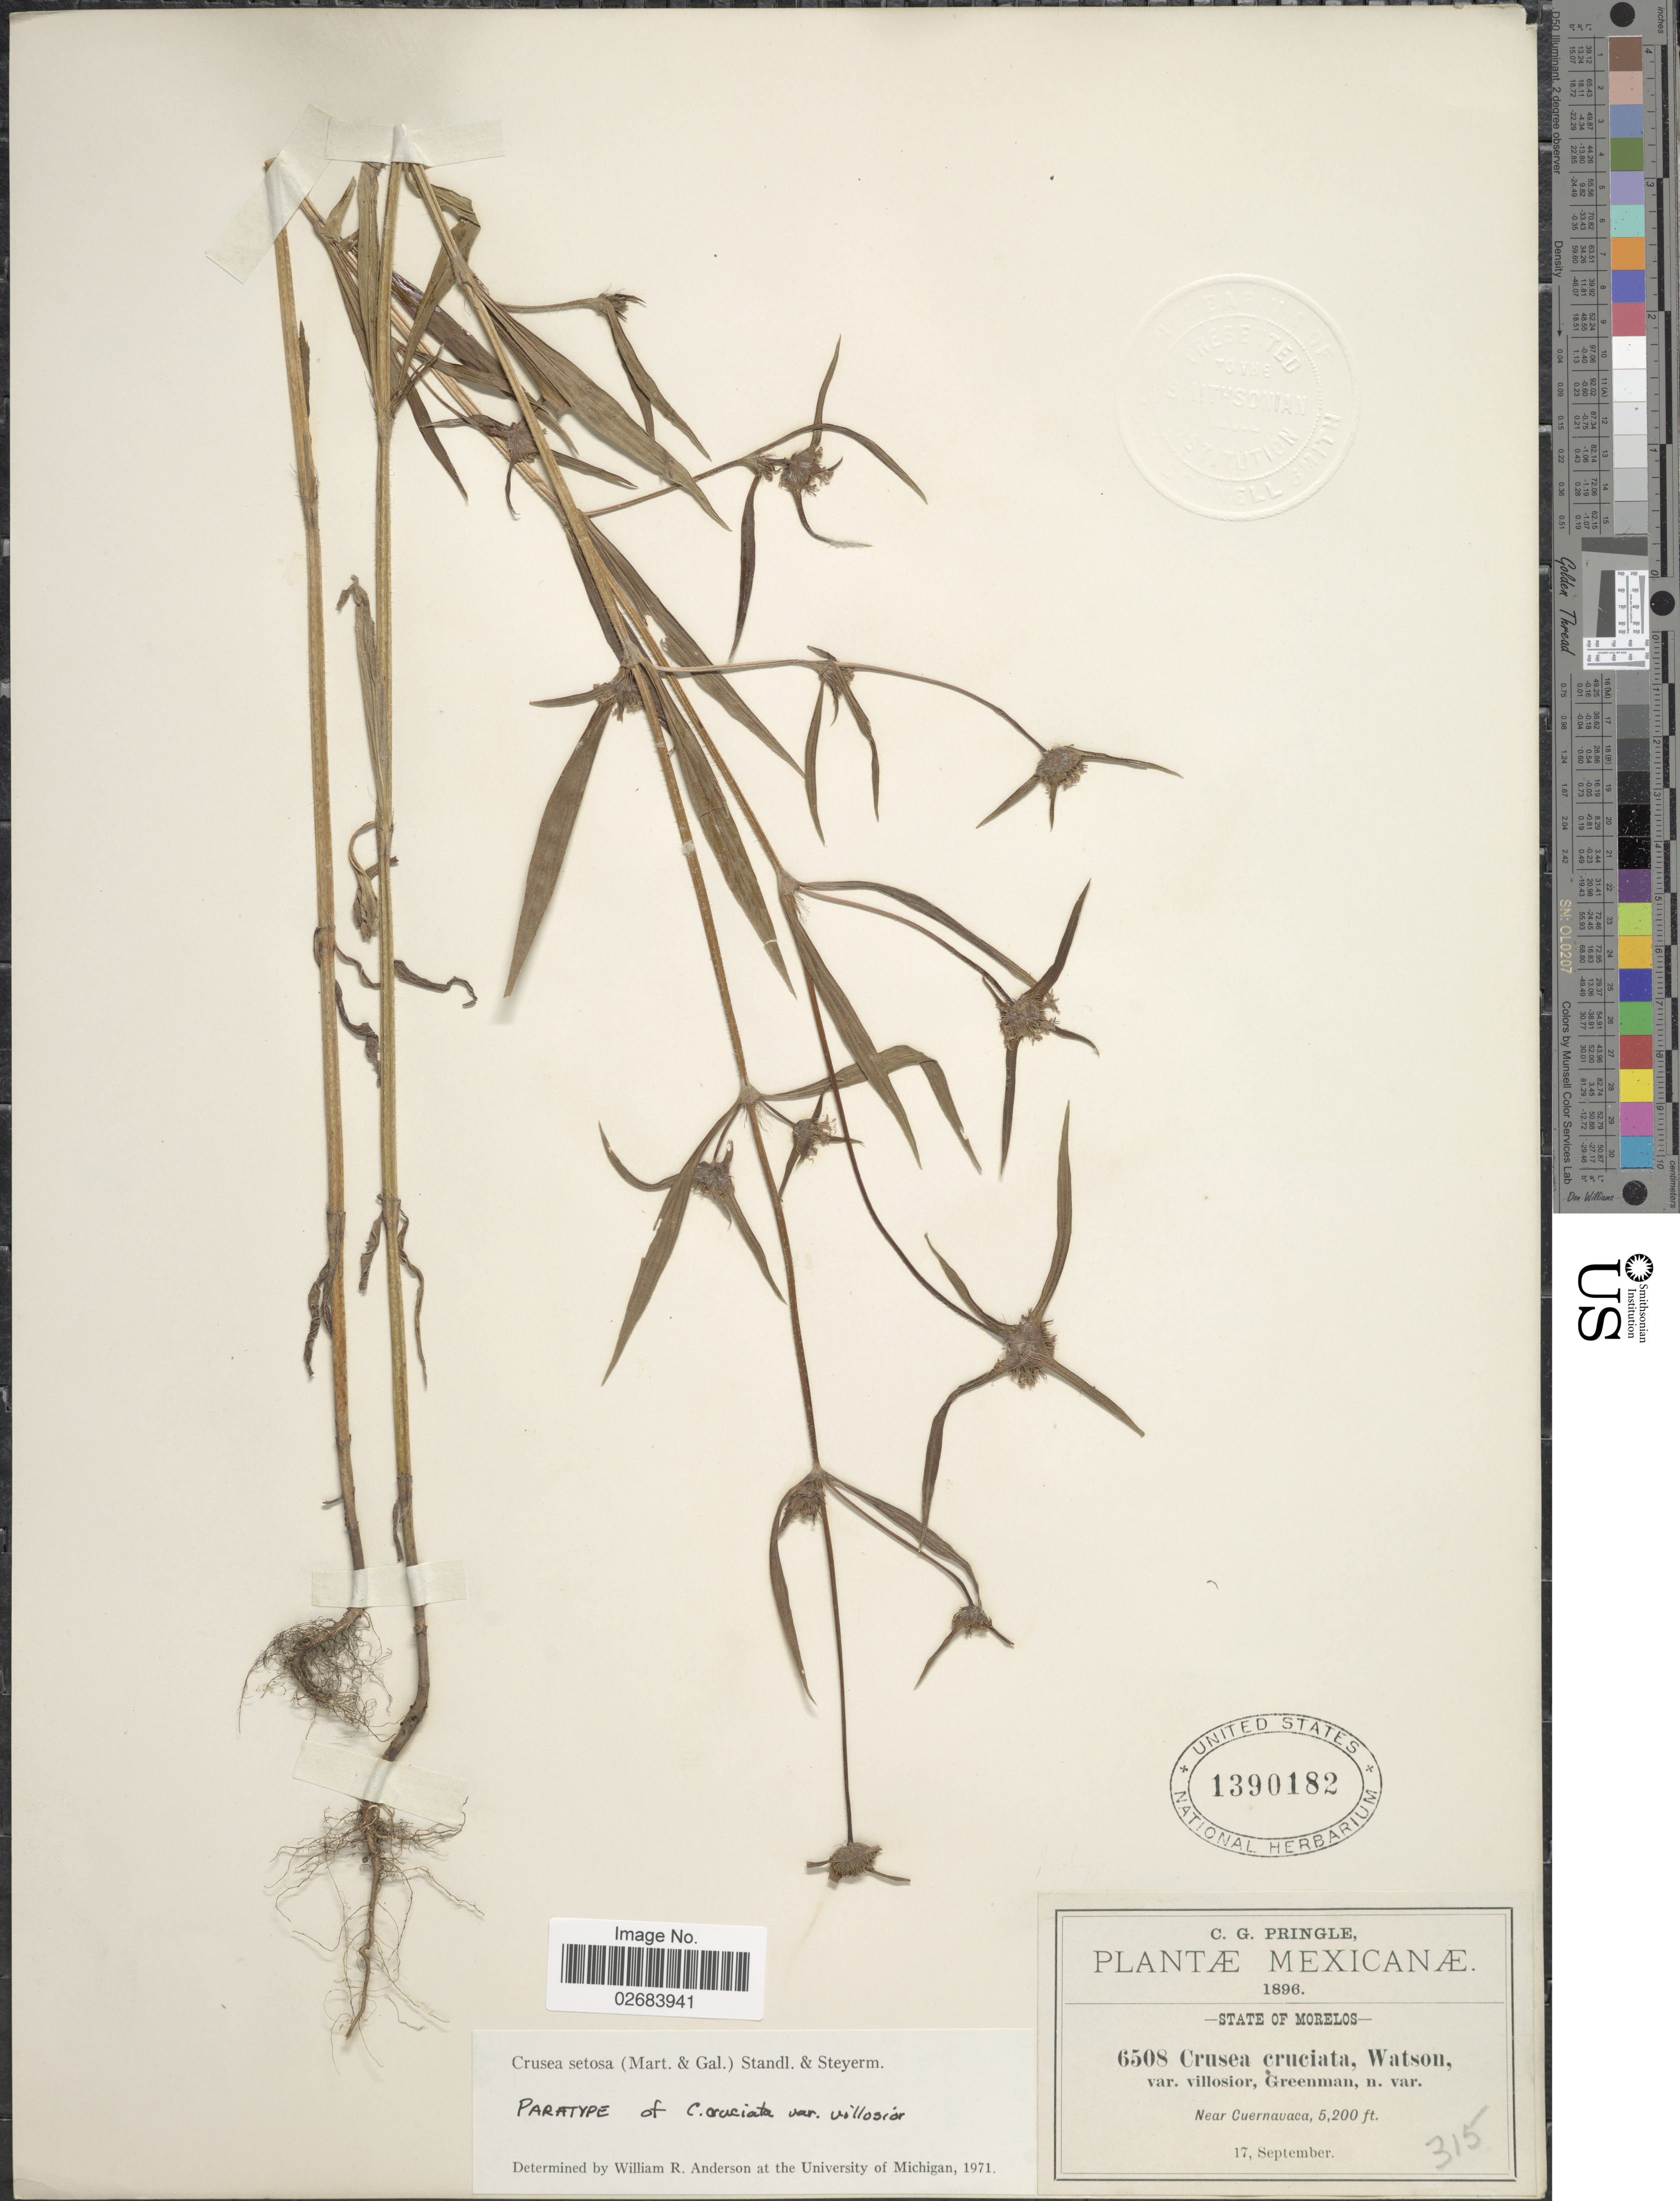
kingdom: Plantae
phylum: Tracheophyta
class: Magnoliopsida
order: Gentianales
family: Rubiaceae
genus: Crusea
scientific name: Crusea setosa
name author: (M. Martens & Galeotti) Standl. & Steyerm.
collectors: C. G. Pringle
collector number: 6508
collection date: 1896-09-17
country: Mexico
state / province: Morelos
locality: Near Cuernavaca.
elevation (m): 1585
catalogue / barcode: US 1390182